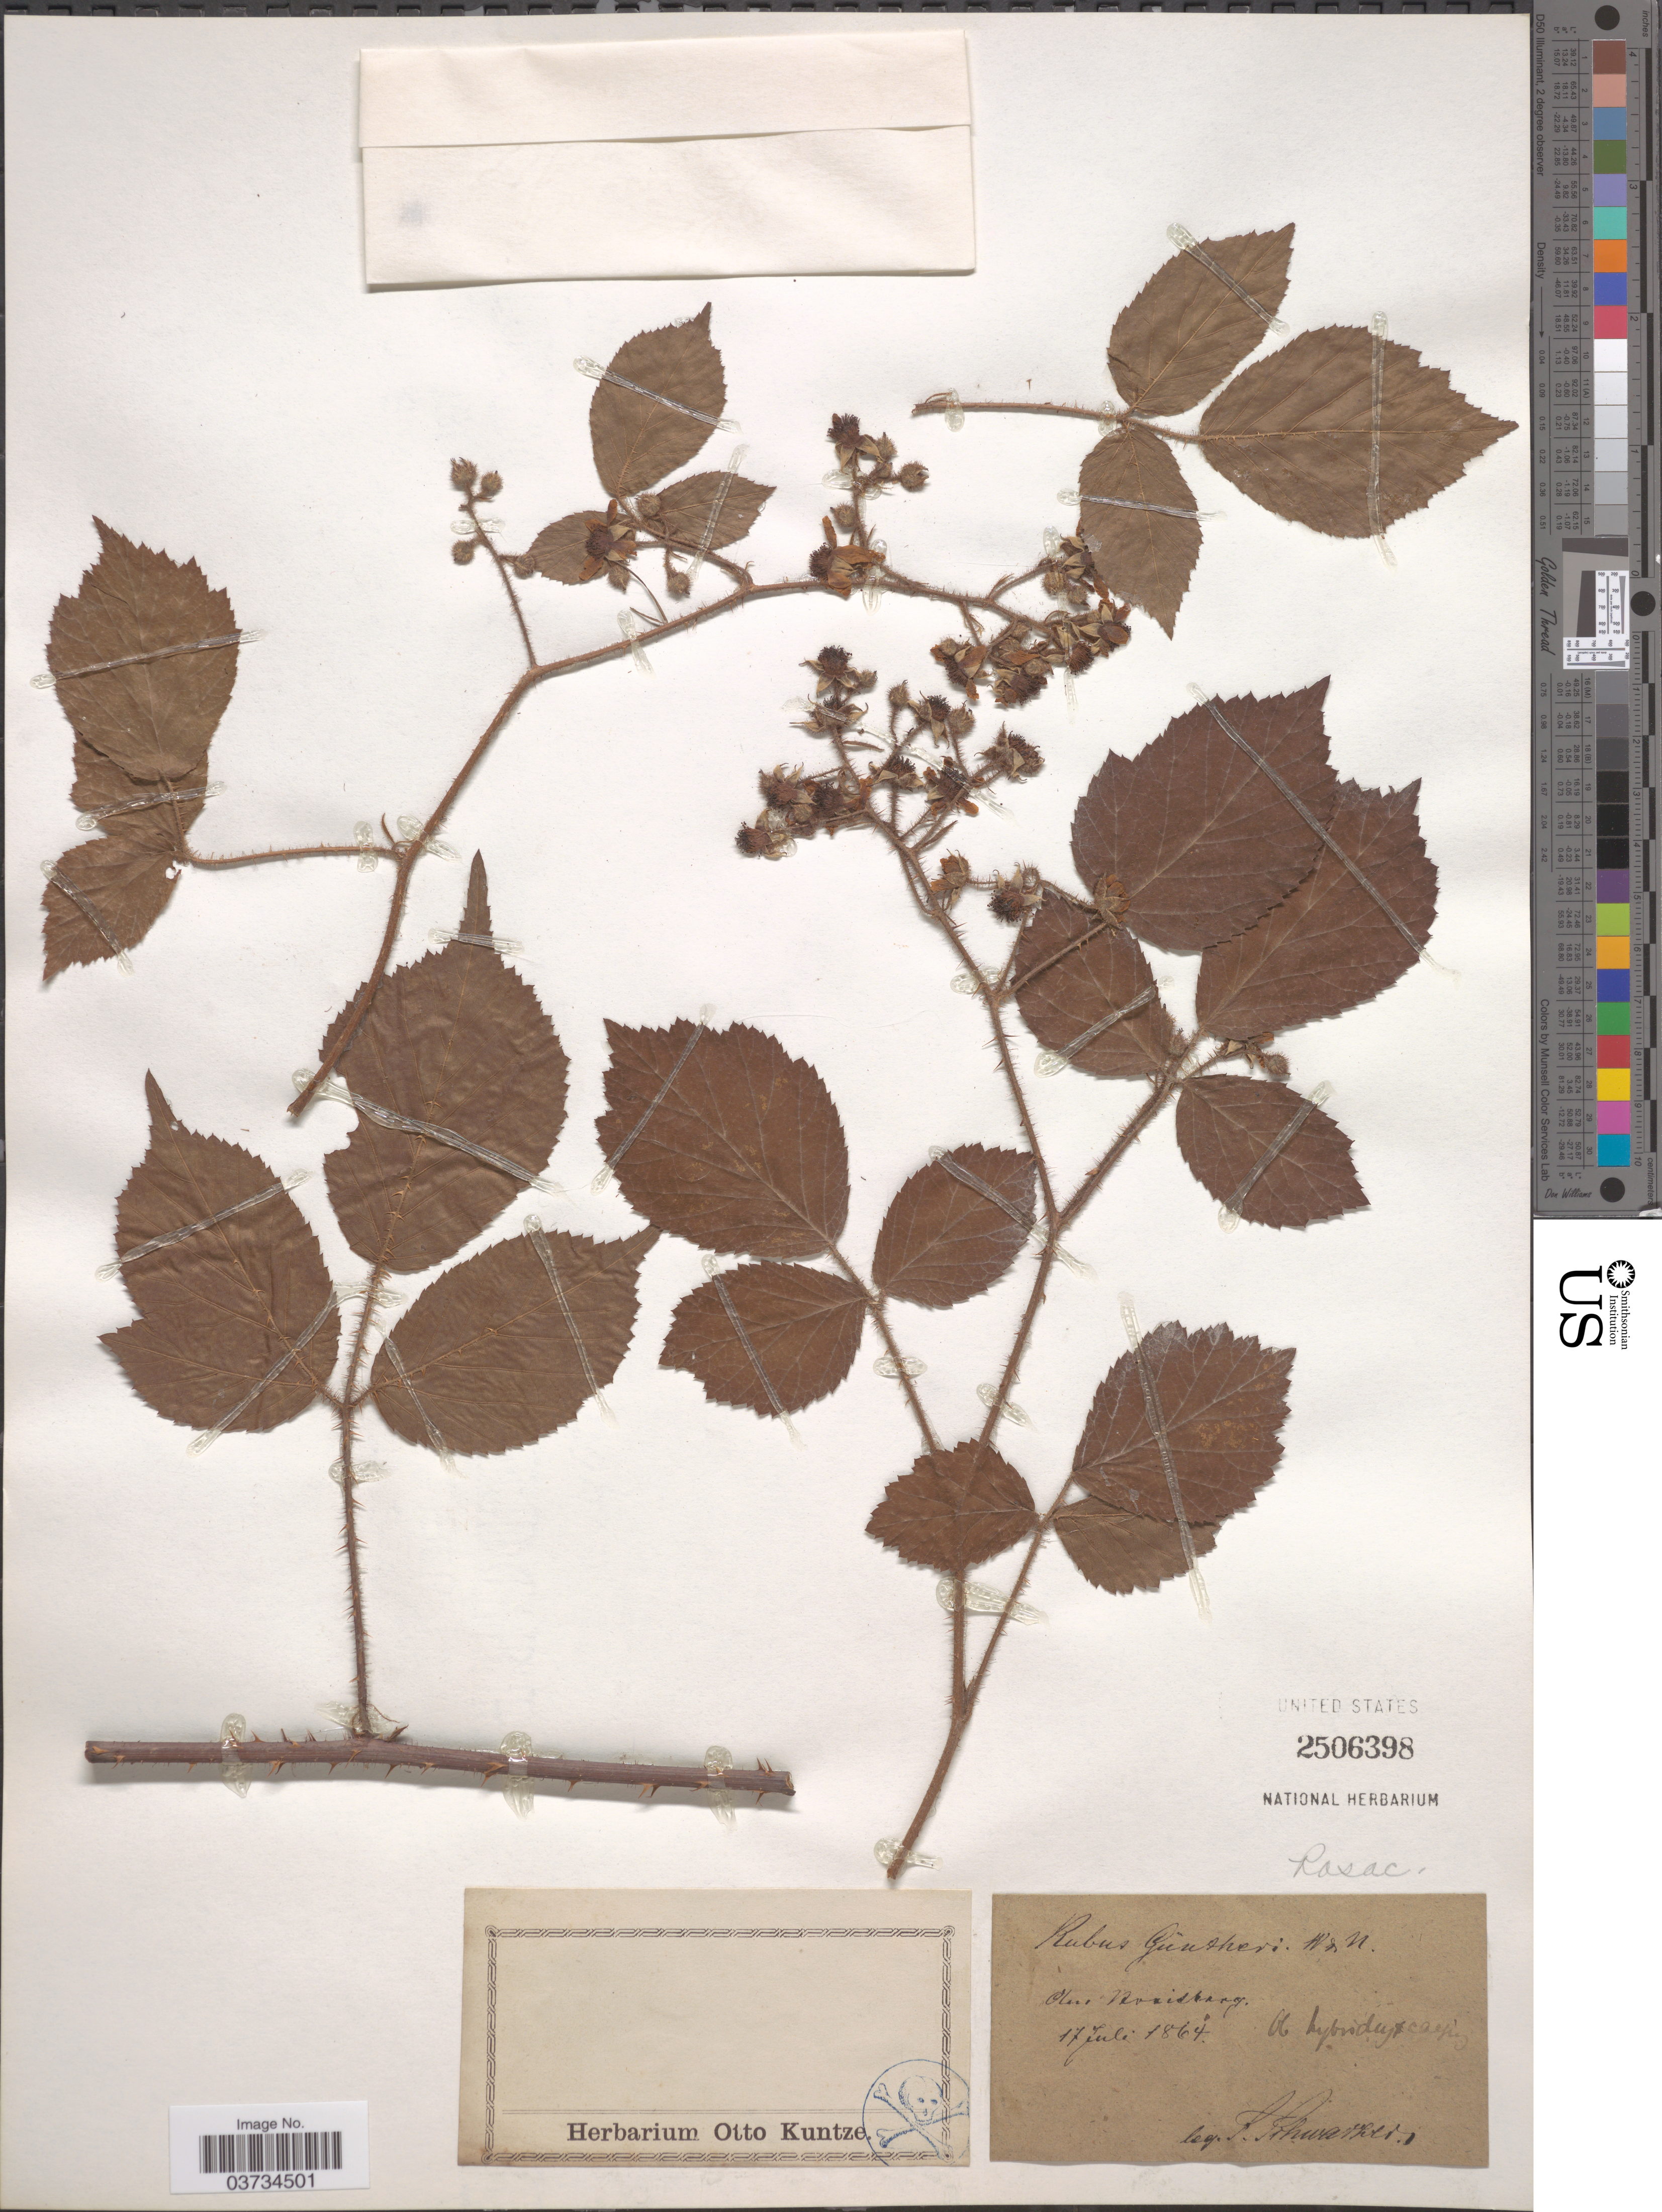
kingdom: Plantae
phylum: Tracheophyta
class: Magnoliopsida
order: Rosales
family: Rosaceae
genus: Rubus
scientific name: Rubus guntheri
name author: Weihe & Nees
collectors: S. Schwarzer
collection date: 1864-07-17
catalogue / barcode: US 2506398